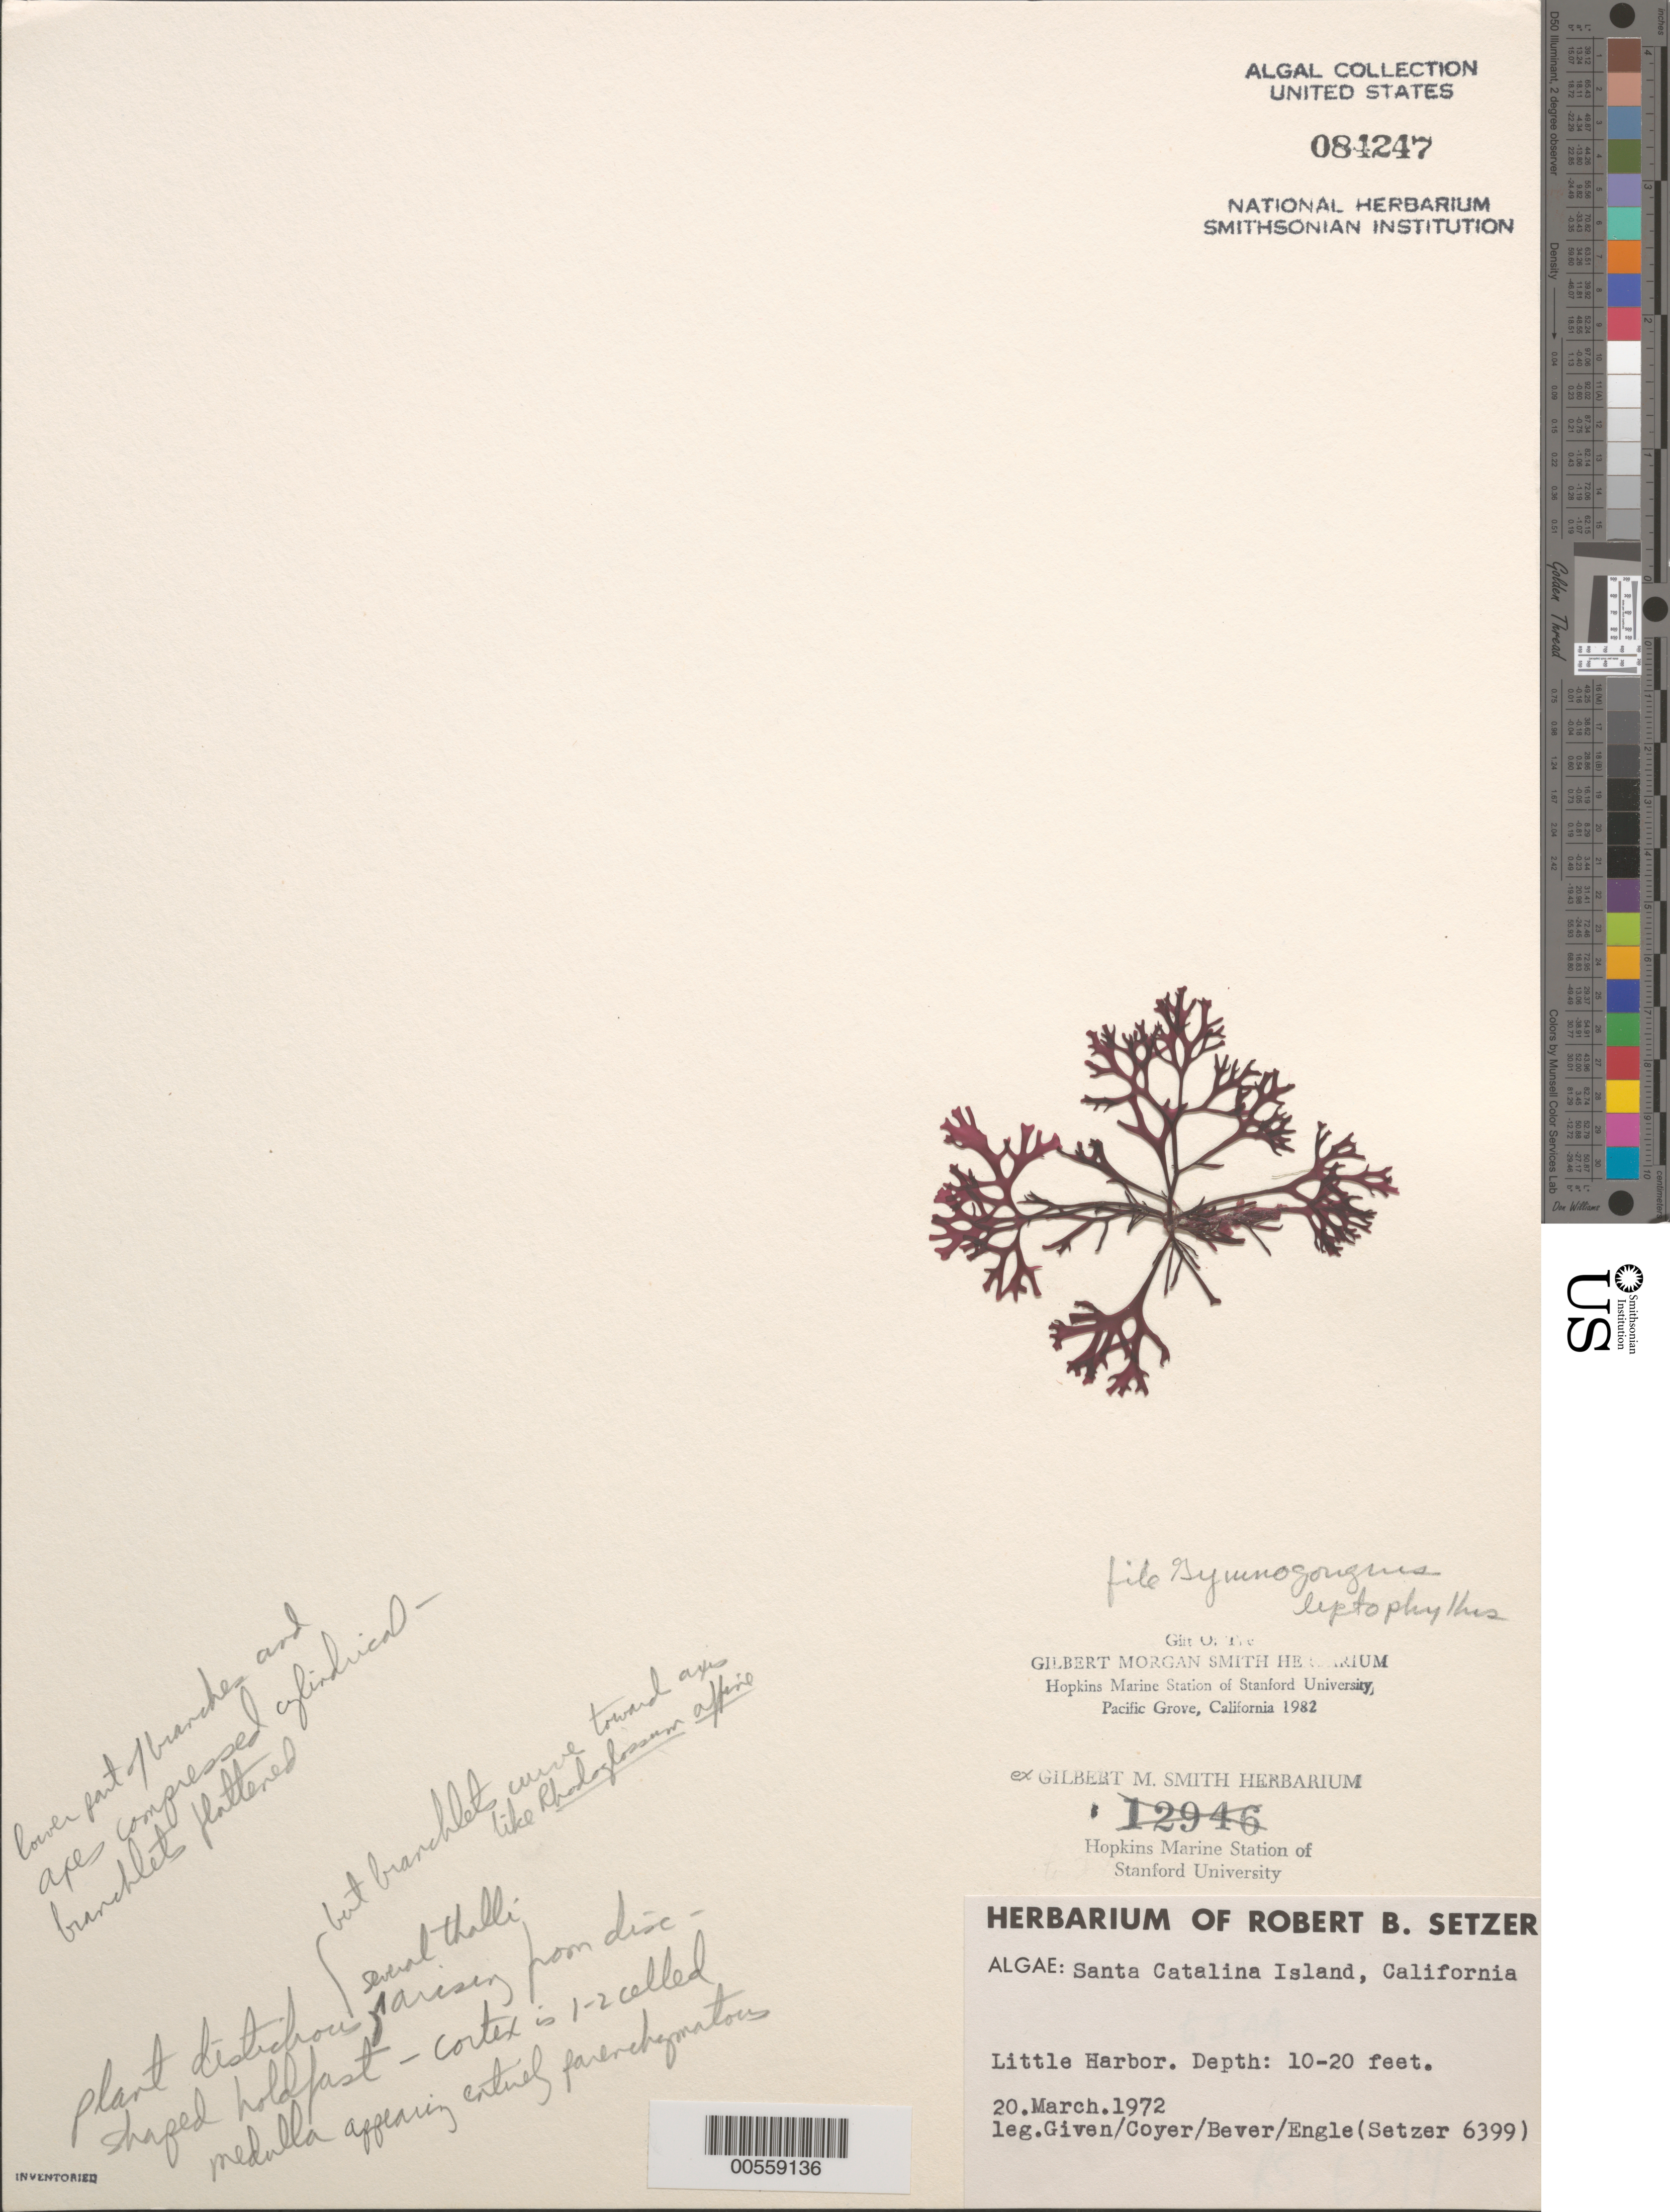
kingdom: Plantae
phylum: Rhodophyta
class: Florideophyceae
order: Gigartinales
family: Phyllophoraceae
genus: Besa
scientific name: Besa leptophylla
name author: (J. Agardh) M.S.Calderon & K.A. Miller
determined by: Algae name updating Project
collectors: R. Given, -. Coyer, -. Bever & -. Engle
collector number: Setzer 6399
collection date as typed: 20 Mar 1972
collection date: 1972-03-20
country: United States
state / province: California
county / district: Los Angeles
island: Santa Catalina Island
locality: Little Harbor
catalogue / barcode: US 84247